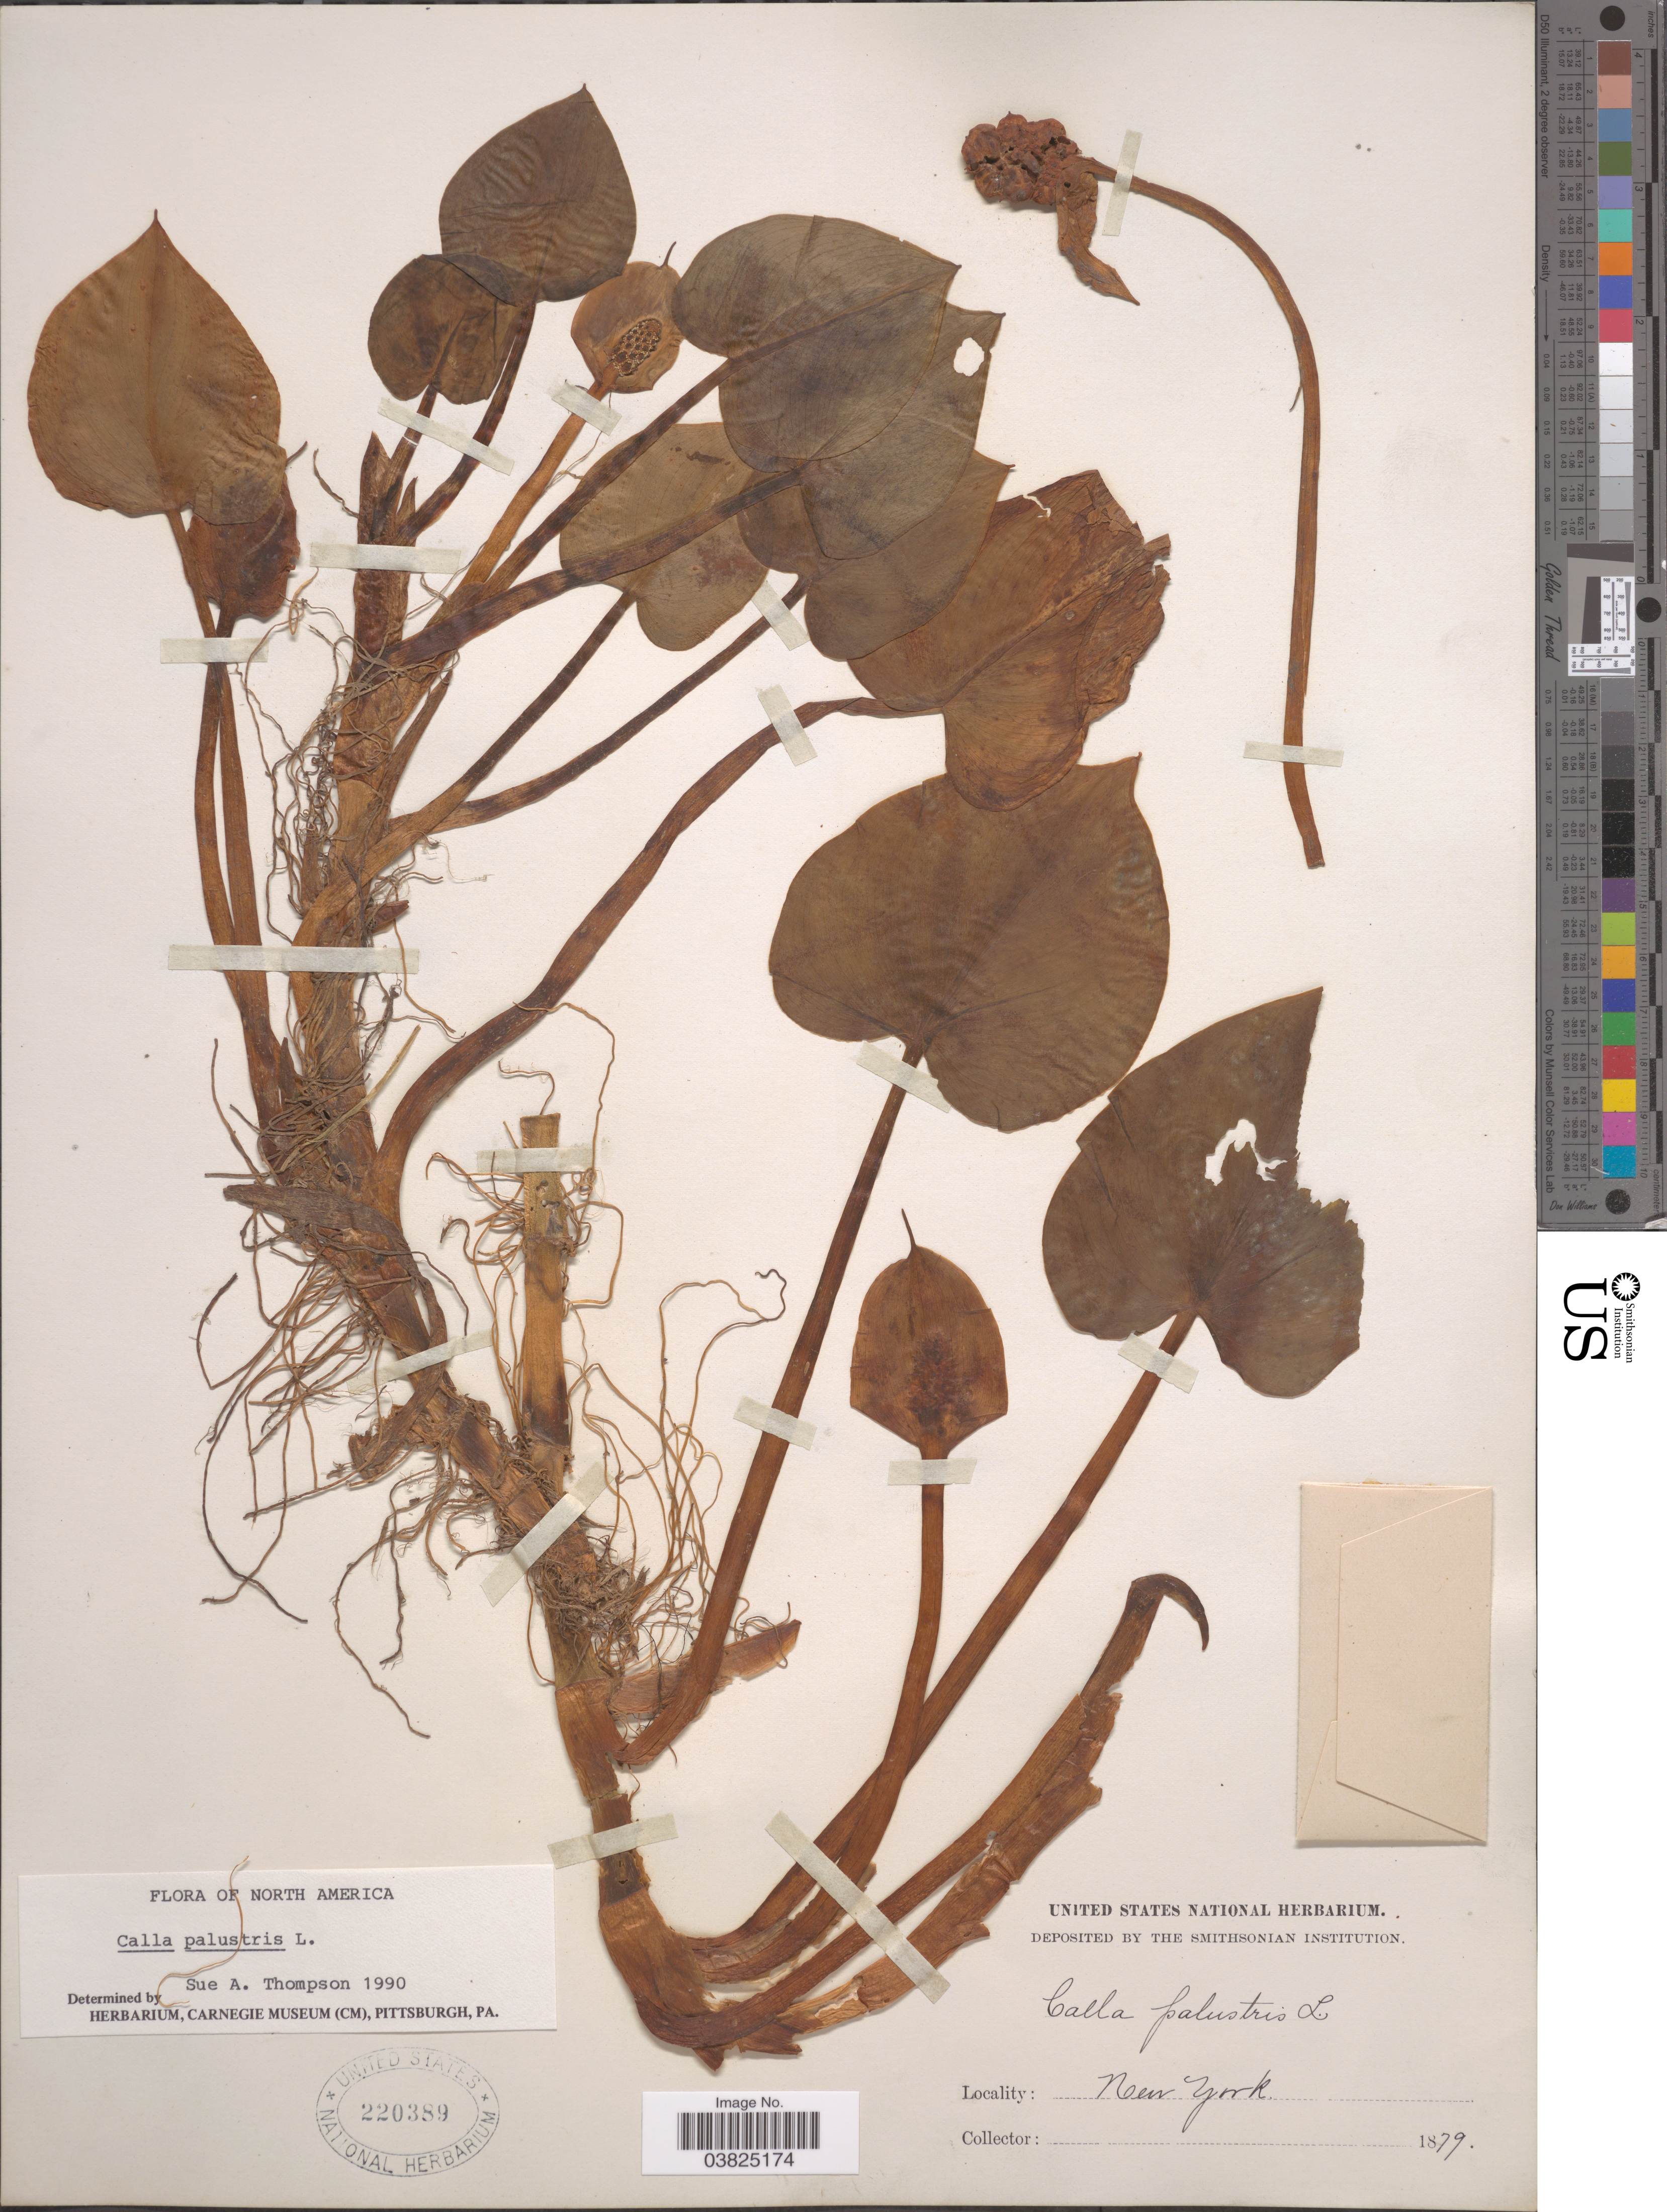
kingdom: Plantae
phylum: Tracheophyta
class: Liliopsida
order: Alismatales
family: Araceae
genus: Calla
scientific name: Calla palustris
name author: L.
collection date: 1879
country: United States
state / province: New York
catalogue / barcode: US 220389